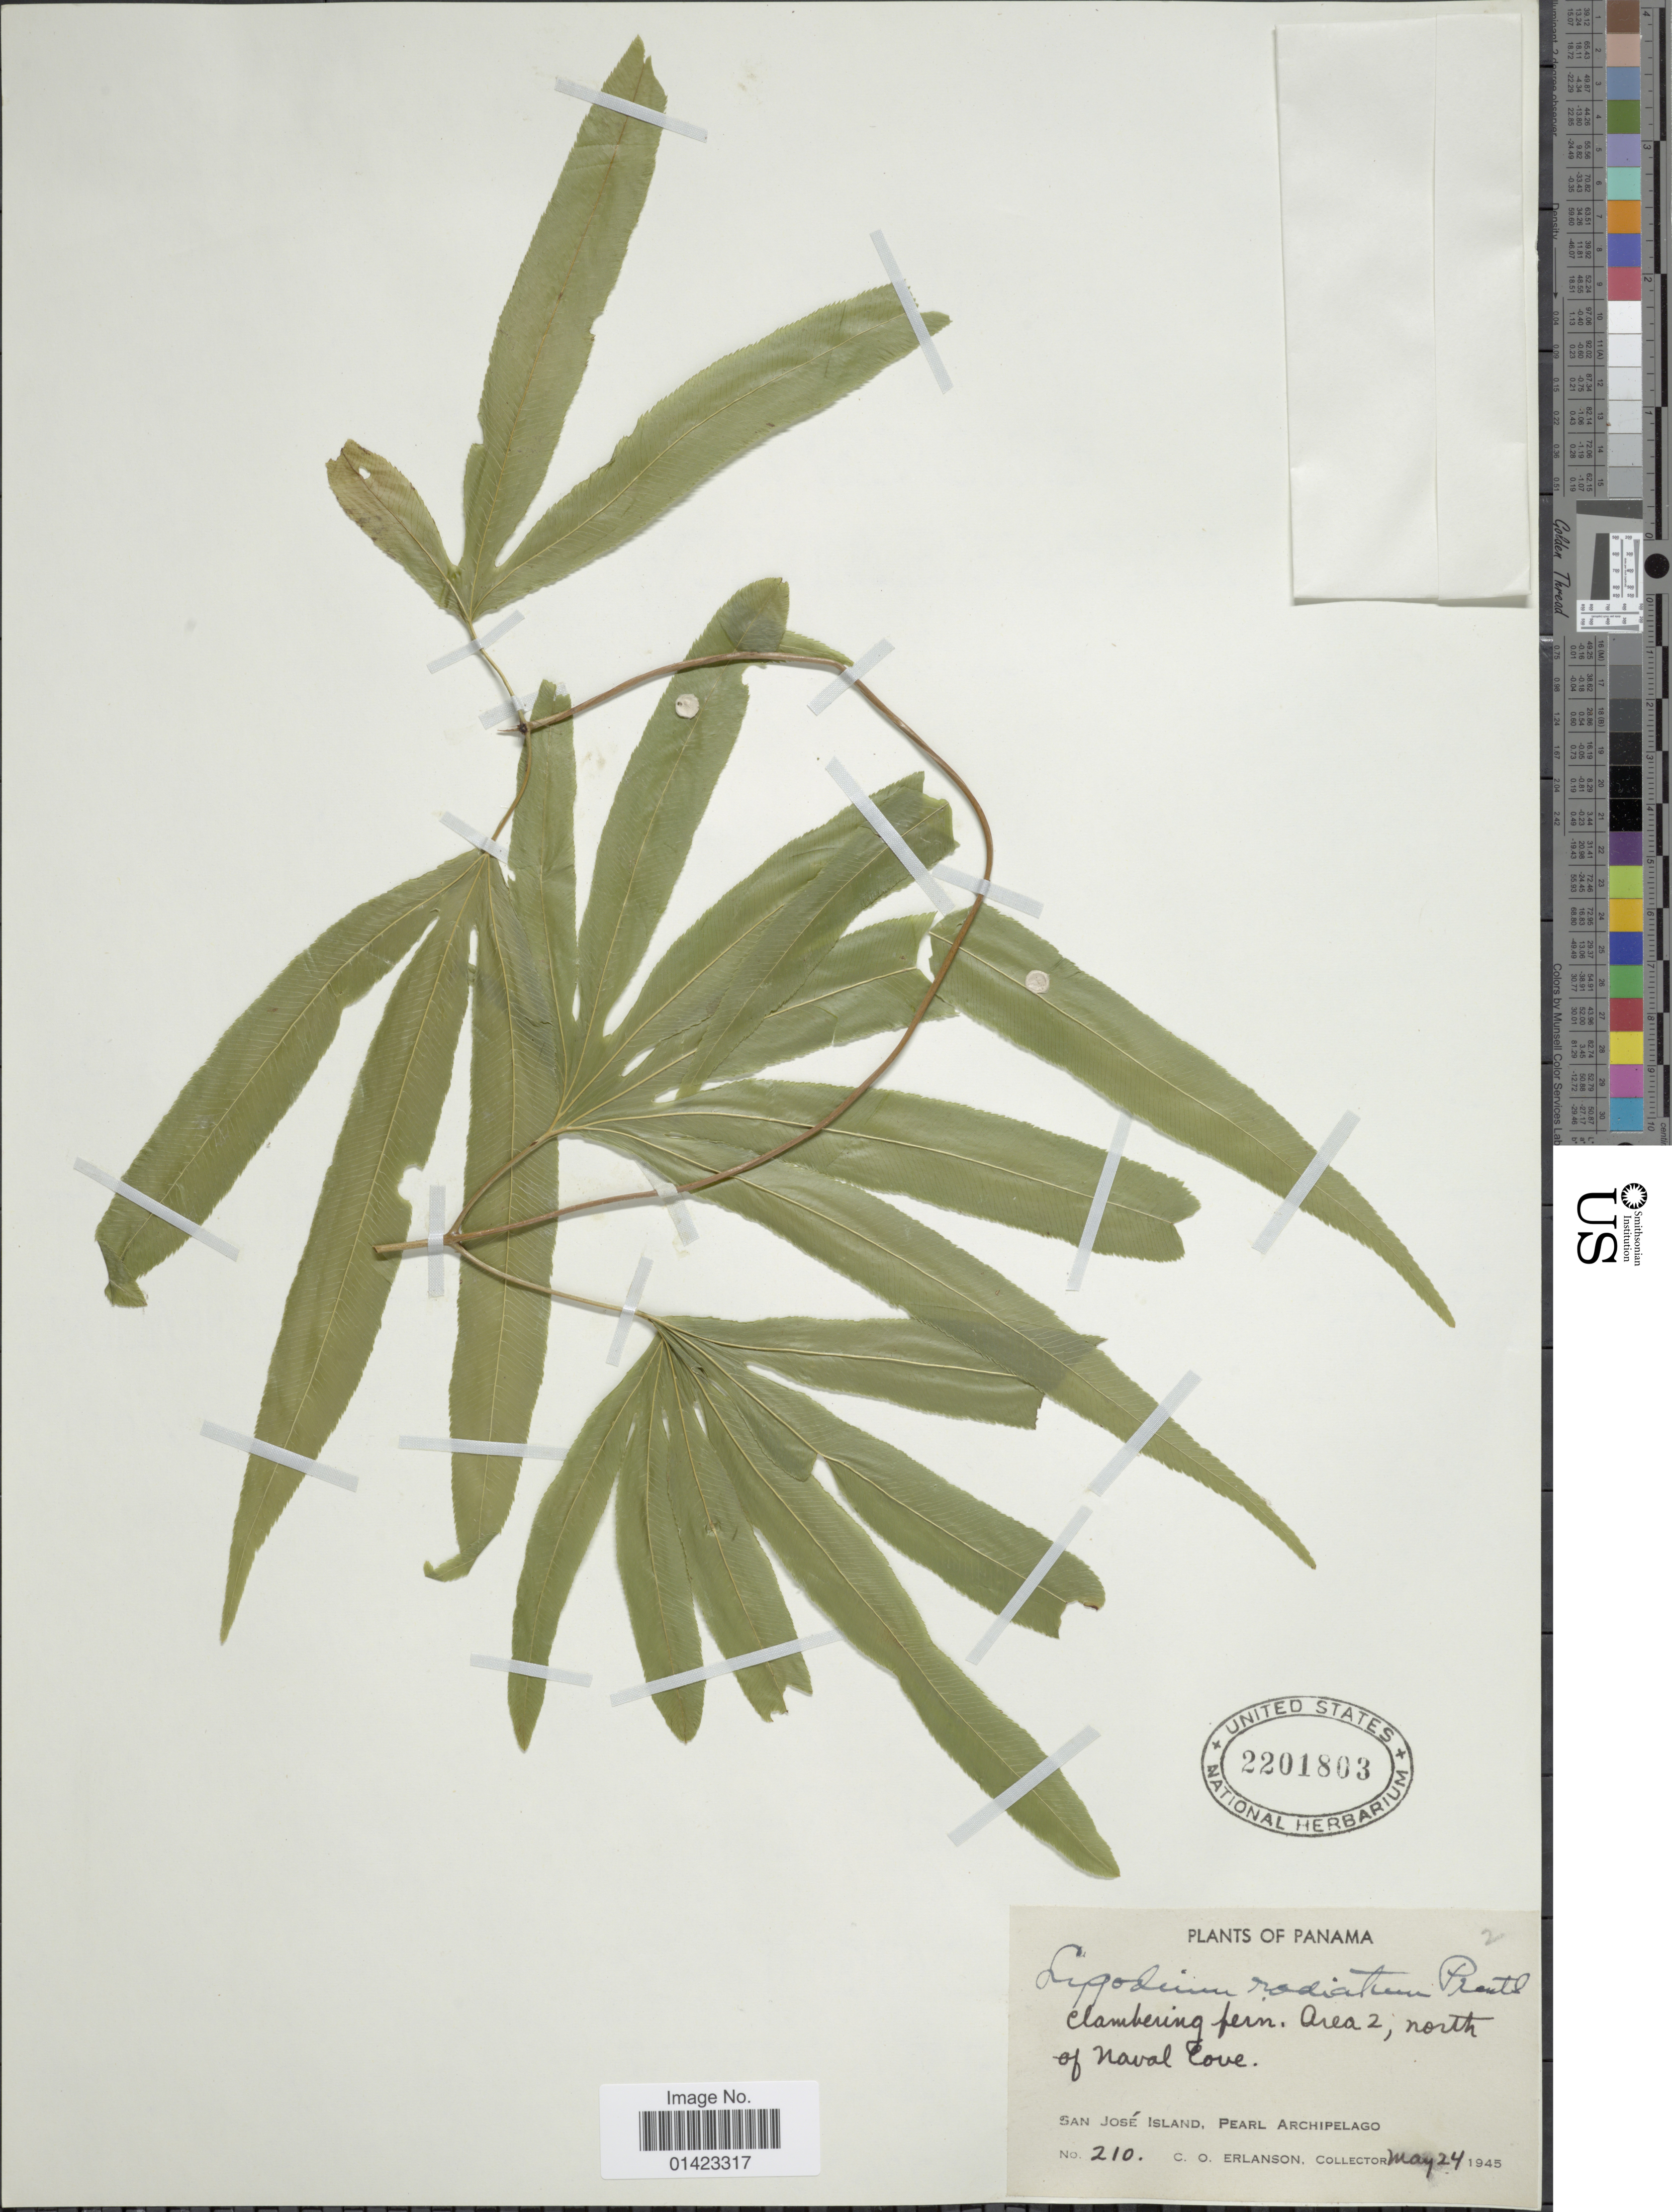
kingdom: Plantae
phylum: Tracheophyta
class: Polypodiopsida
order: Schizaeales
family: Lygodiaceae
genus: Lygodium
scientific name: Lygodium radiatum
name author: Prantl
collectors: C. O. Erlanson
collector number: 210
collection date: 1945-05-24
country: Panama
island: Perlas Is.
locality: Area 2, north of Naval Cove, San José, Pearl Archipelago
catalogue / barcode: US 2201803